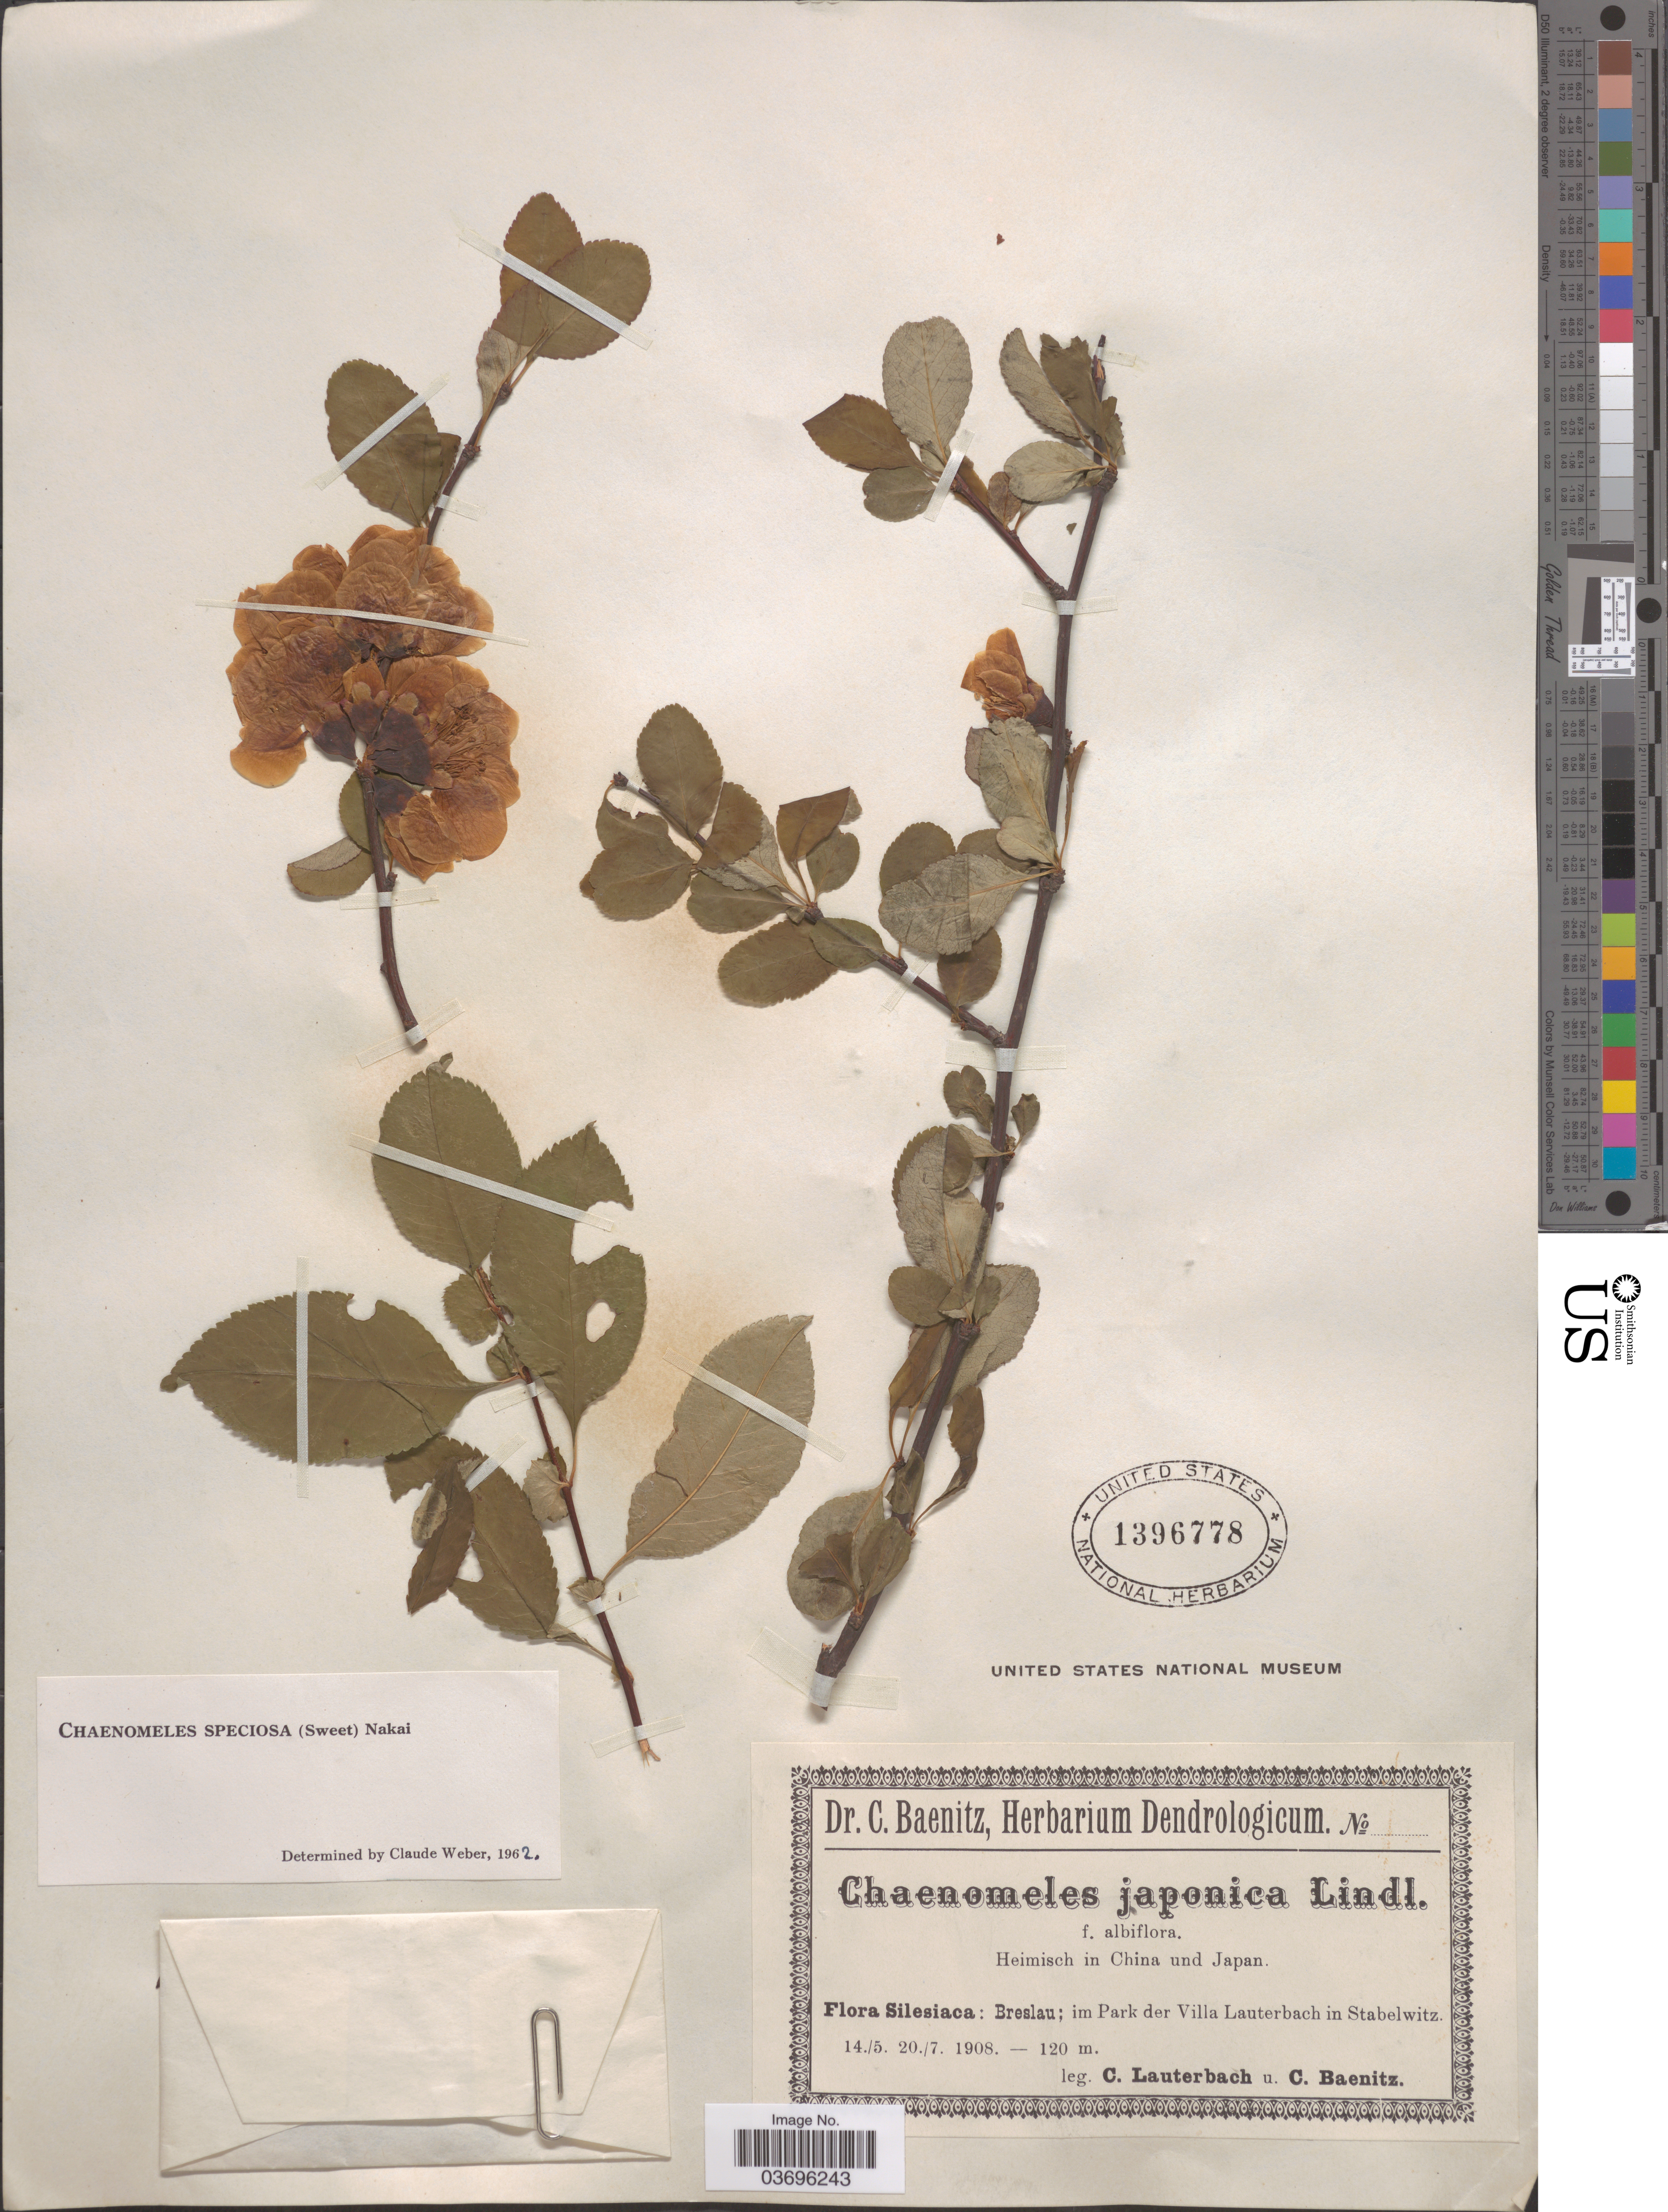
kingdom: Plantae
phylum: Tracheophyta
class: Magnoliopsida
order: Rosales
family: Rosaceae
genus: Chaenomeles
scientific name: Chaenomeles speciosa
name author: (Sweet) Nakai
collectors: C. A. G. Lauterbach & C. G. Baenitz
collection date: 1908-05-14/1908-07-20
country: Poland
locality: Silesiaca: Breslau; im Park der Villa Lauterbach in Stabelwitz.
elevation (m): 120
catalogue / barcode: US 1396778